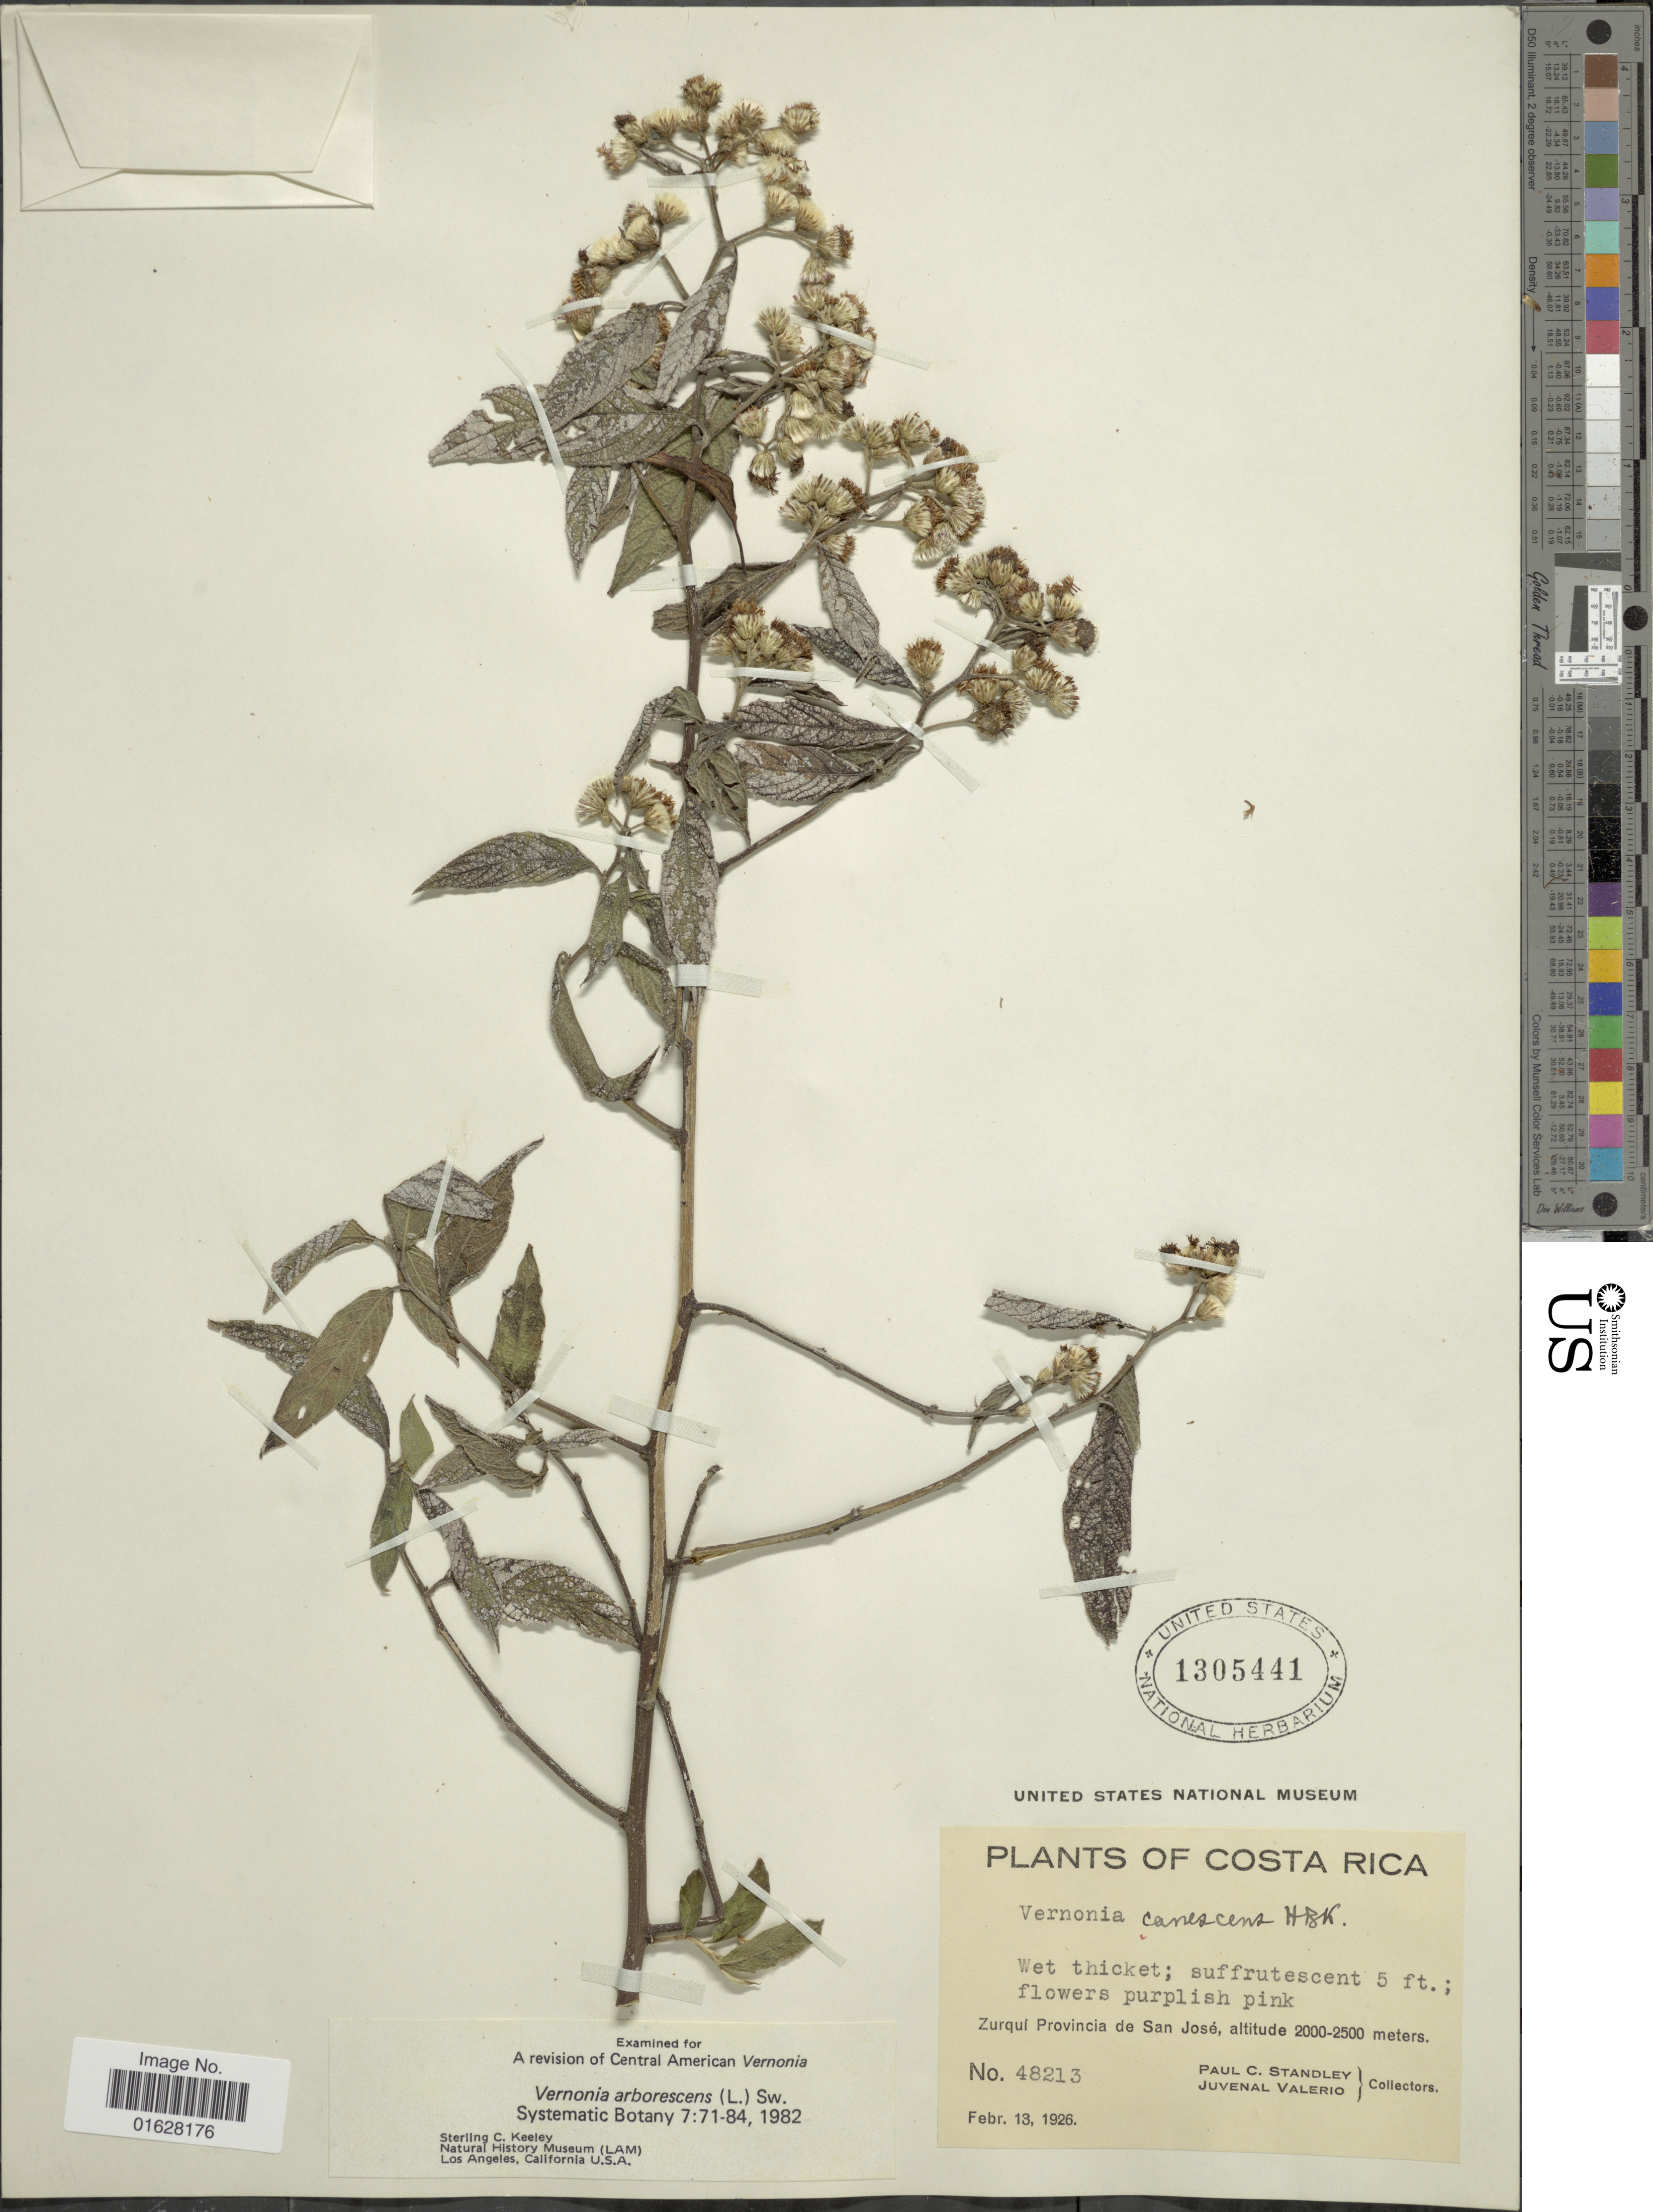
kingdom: Plantae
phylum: Tracheophyta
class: Magnoliopsida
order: Asterales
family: Asteraceae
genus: Lepidaploa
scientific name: Lepidaploa canescens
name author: (Kunth) H. Rob.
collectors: P. C. Standley & J. Valerio R.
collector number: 48213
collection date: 1926-02-13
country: Costa Rica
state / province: San José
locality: Zurqui Provincia de San Jose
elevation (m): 2000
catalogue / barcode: US 1305441